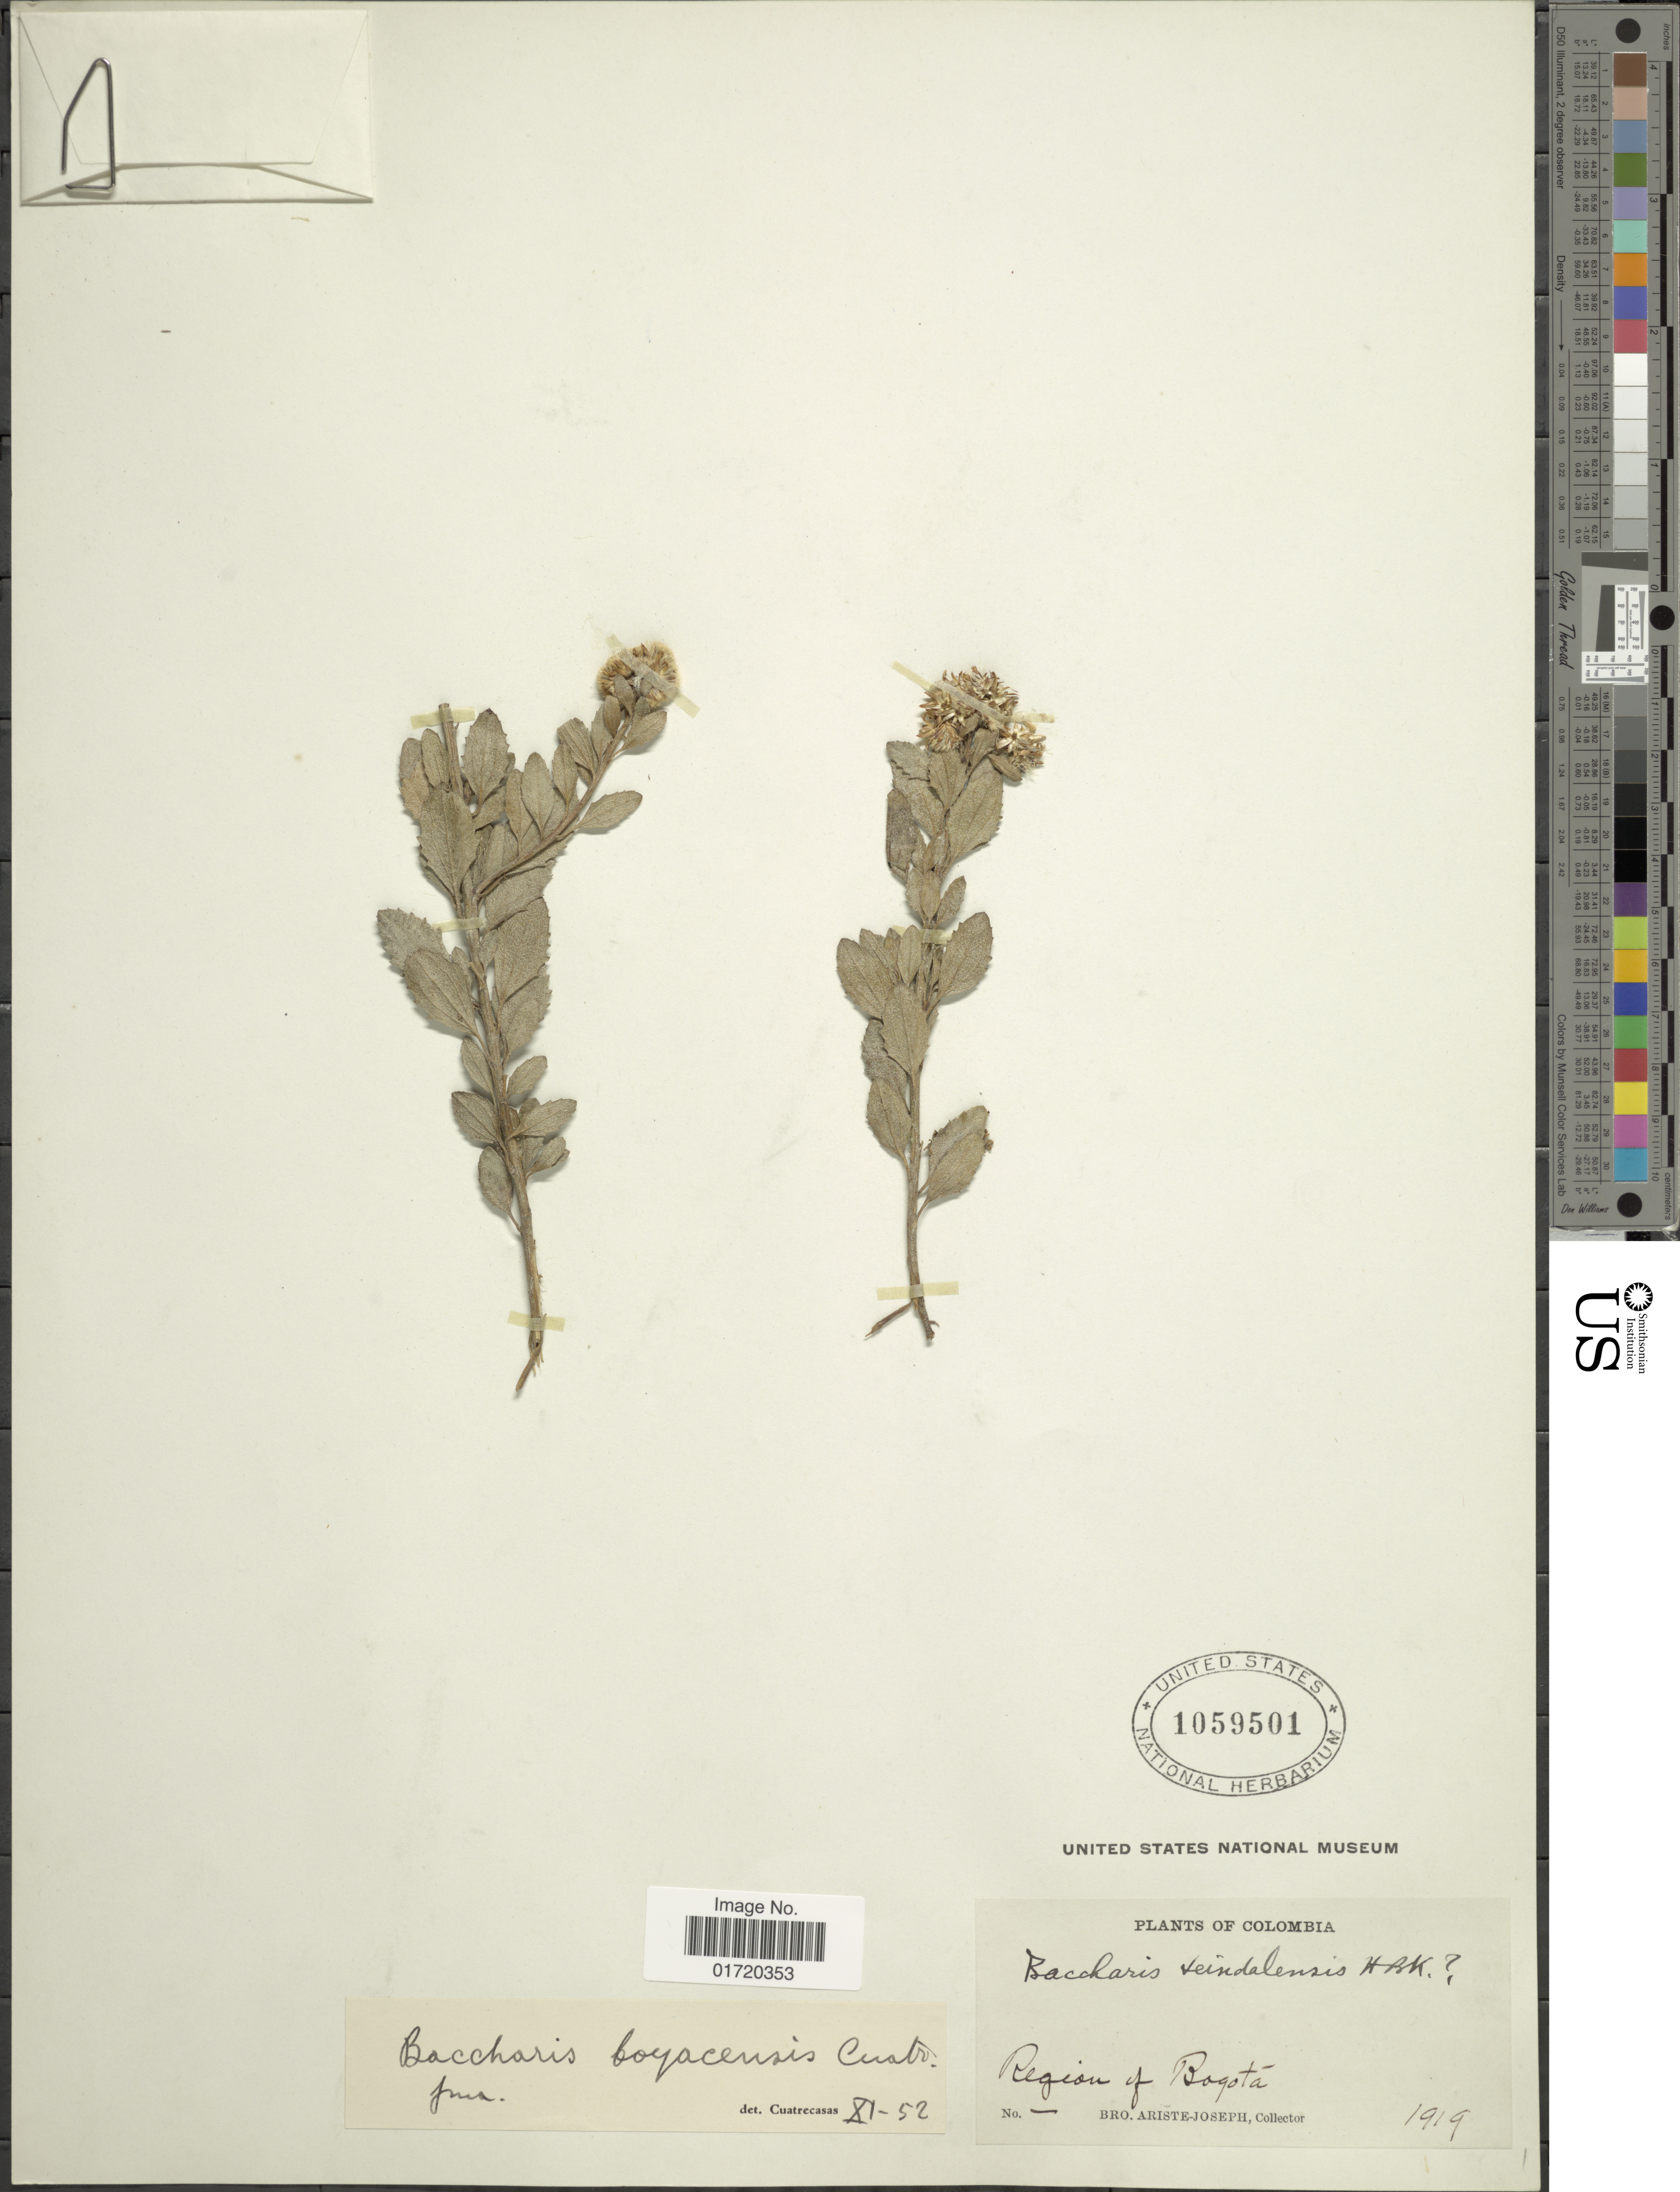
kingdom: Plantae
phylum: Tracheophyta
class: Magnoliopsida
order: Asterales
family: Asteraceae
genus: Baccharis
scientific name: Baccharis boyacensis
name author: Cuatrec.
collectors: Bro. Ariste-Joseph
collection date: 1919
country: Colombia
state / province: Bogota D.C.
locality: Region of Bogota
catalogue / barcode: US 1059501